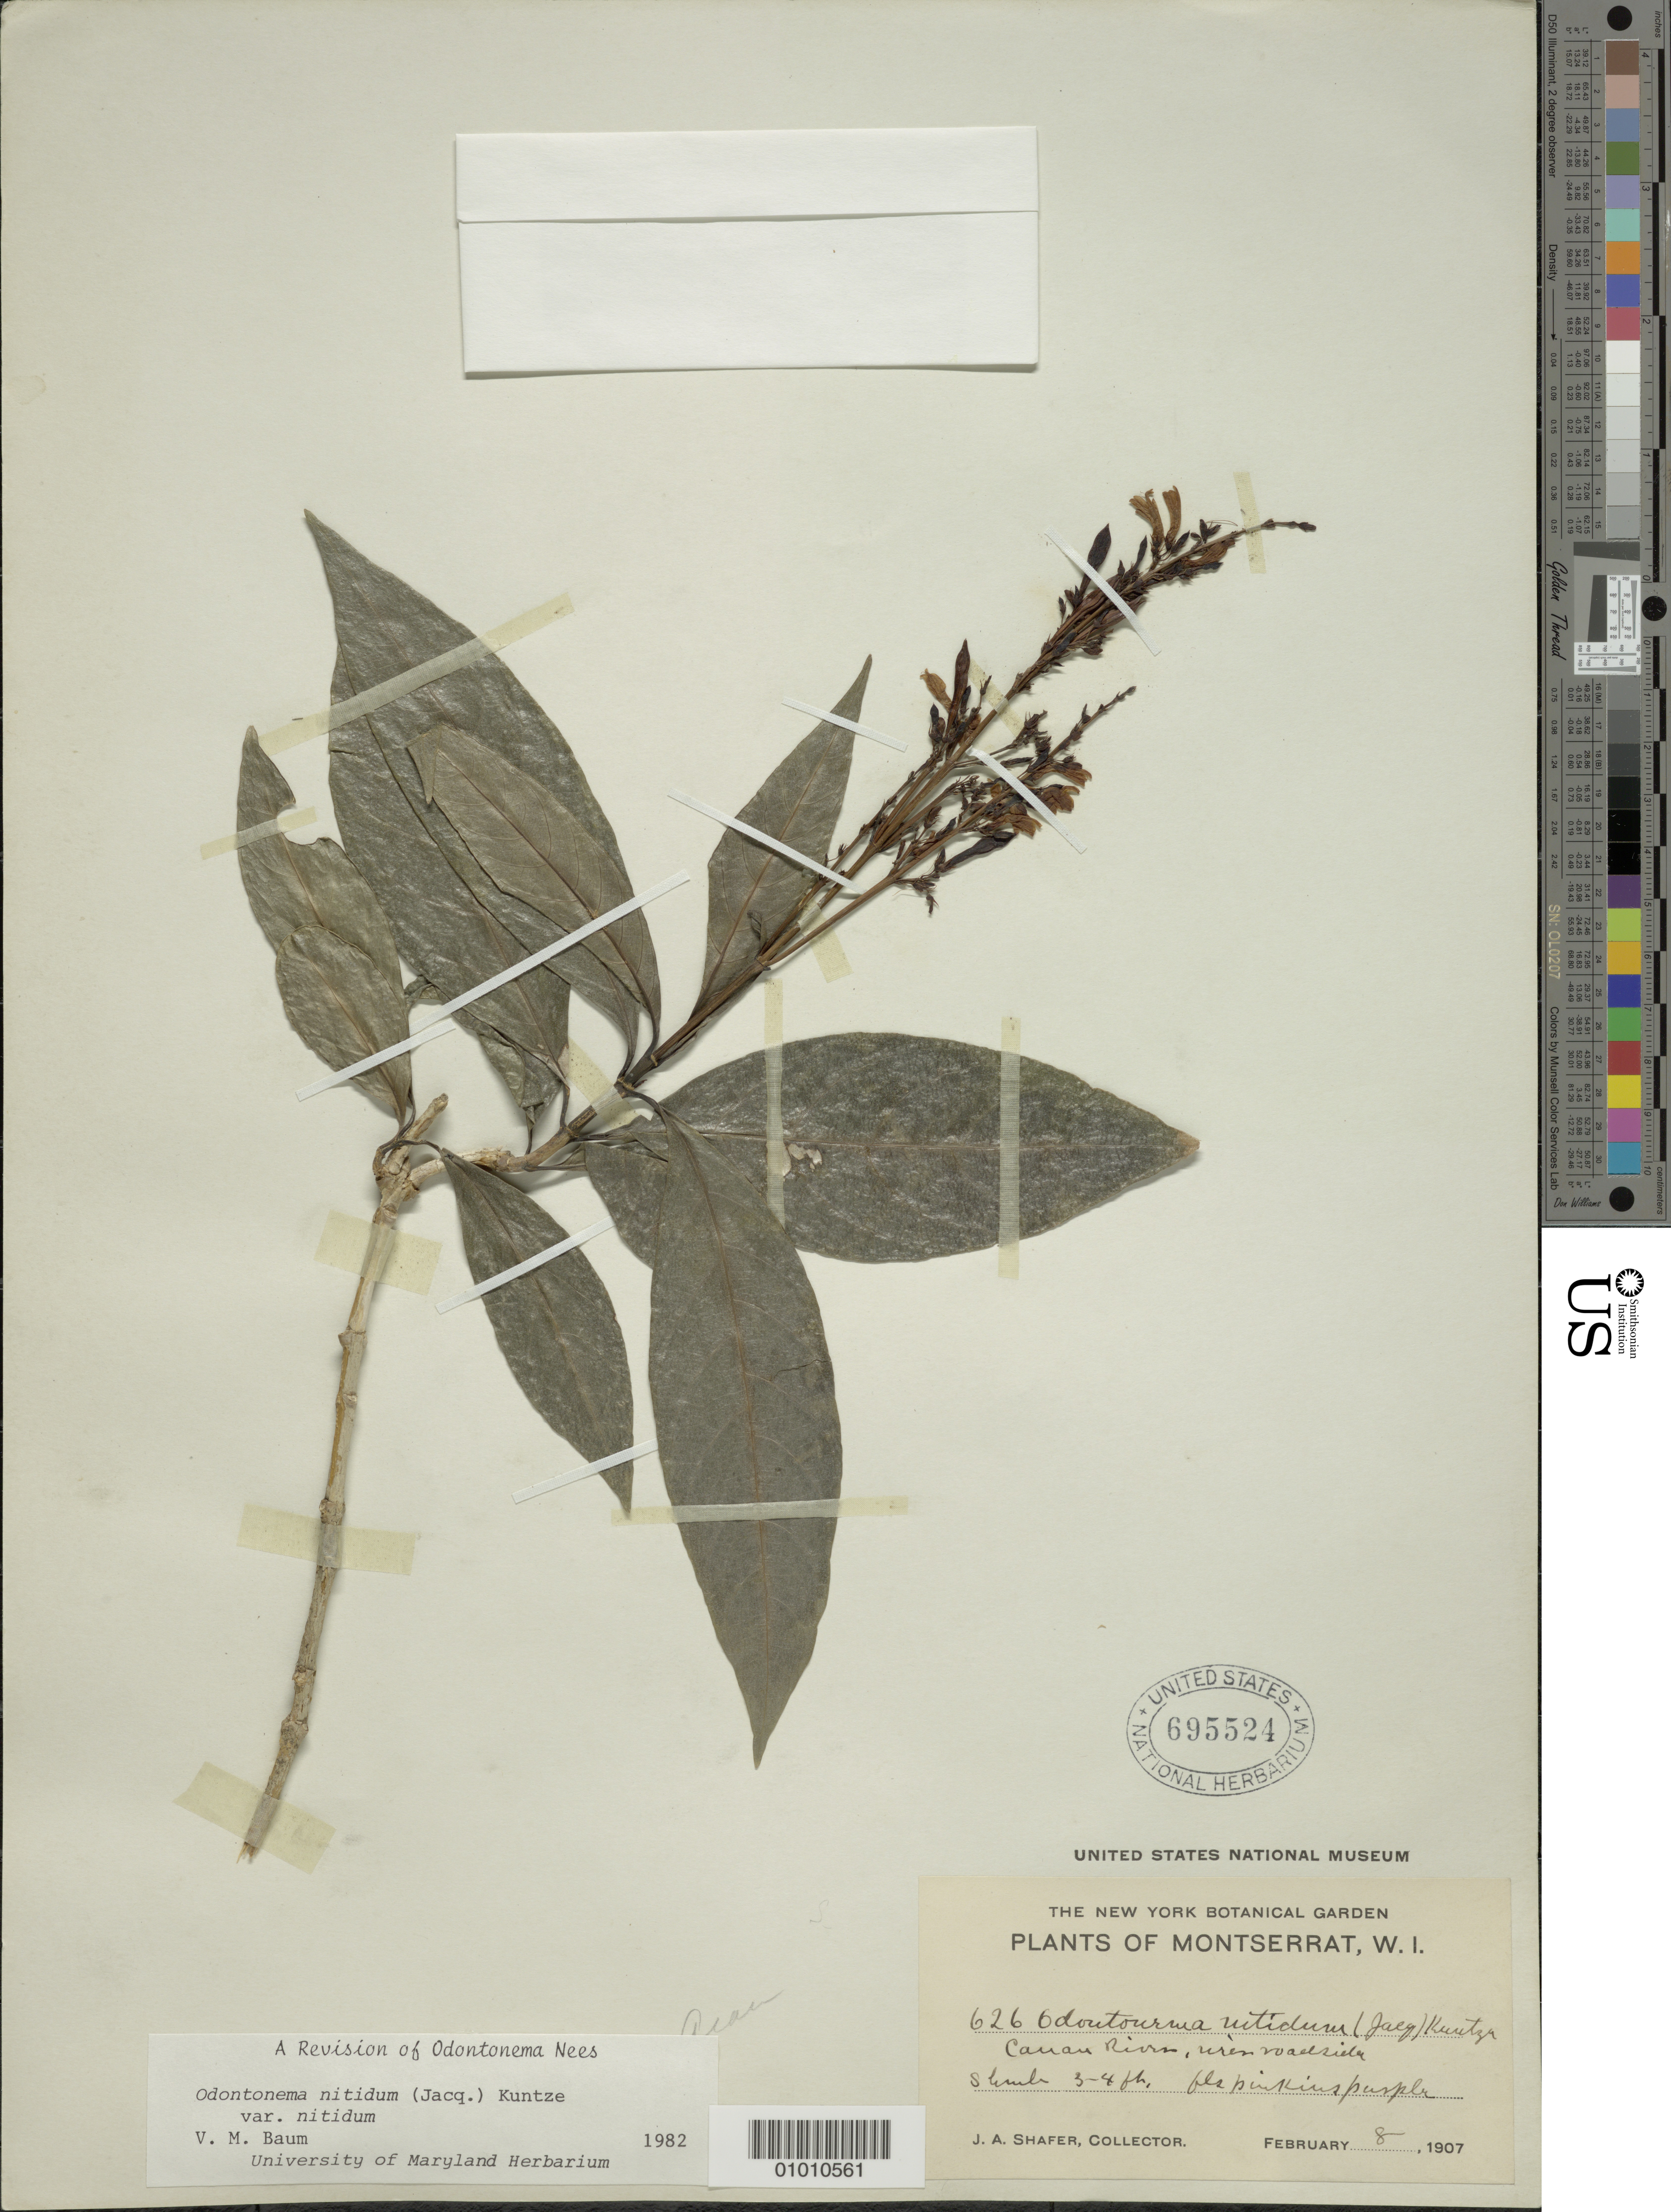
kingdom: Plantae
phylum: Tracheophyta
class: Magnoliopsida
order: Lamiales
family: Acanthaceae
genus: Odontonema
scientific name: Odontonema nitidum var. nitidum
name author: (Jacq.) Kuntze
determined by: Baum, V. M.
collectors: J. A. Shafer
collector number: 626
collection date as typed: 08 Feb 1907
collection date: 1907-02-08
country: Montserrat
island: Montserrat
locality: Canan River, near roadside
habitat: Roadsides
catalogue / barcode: US 695524